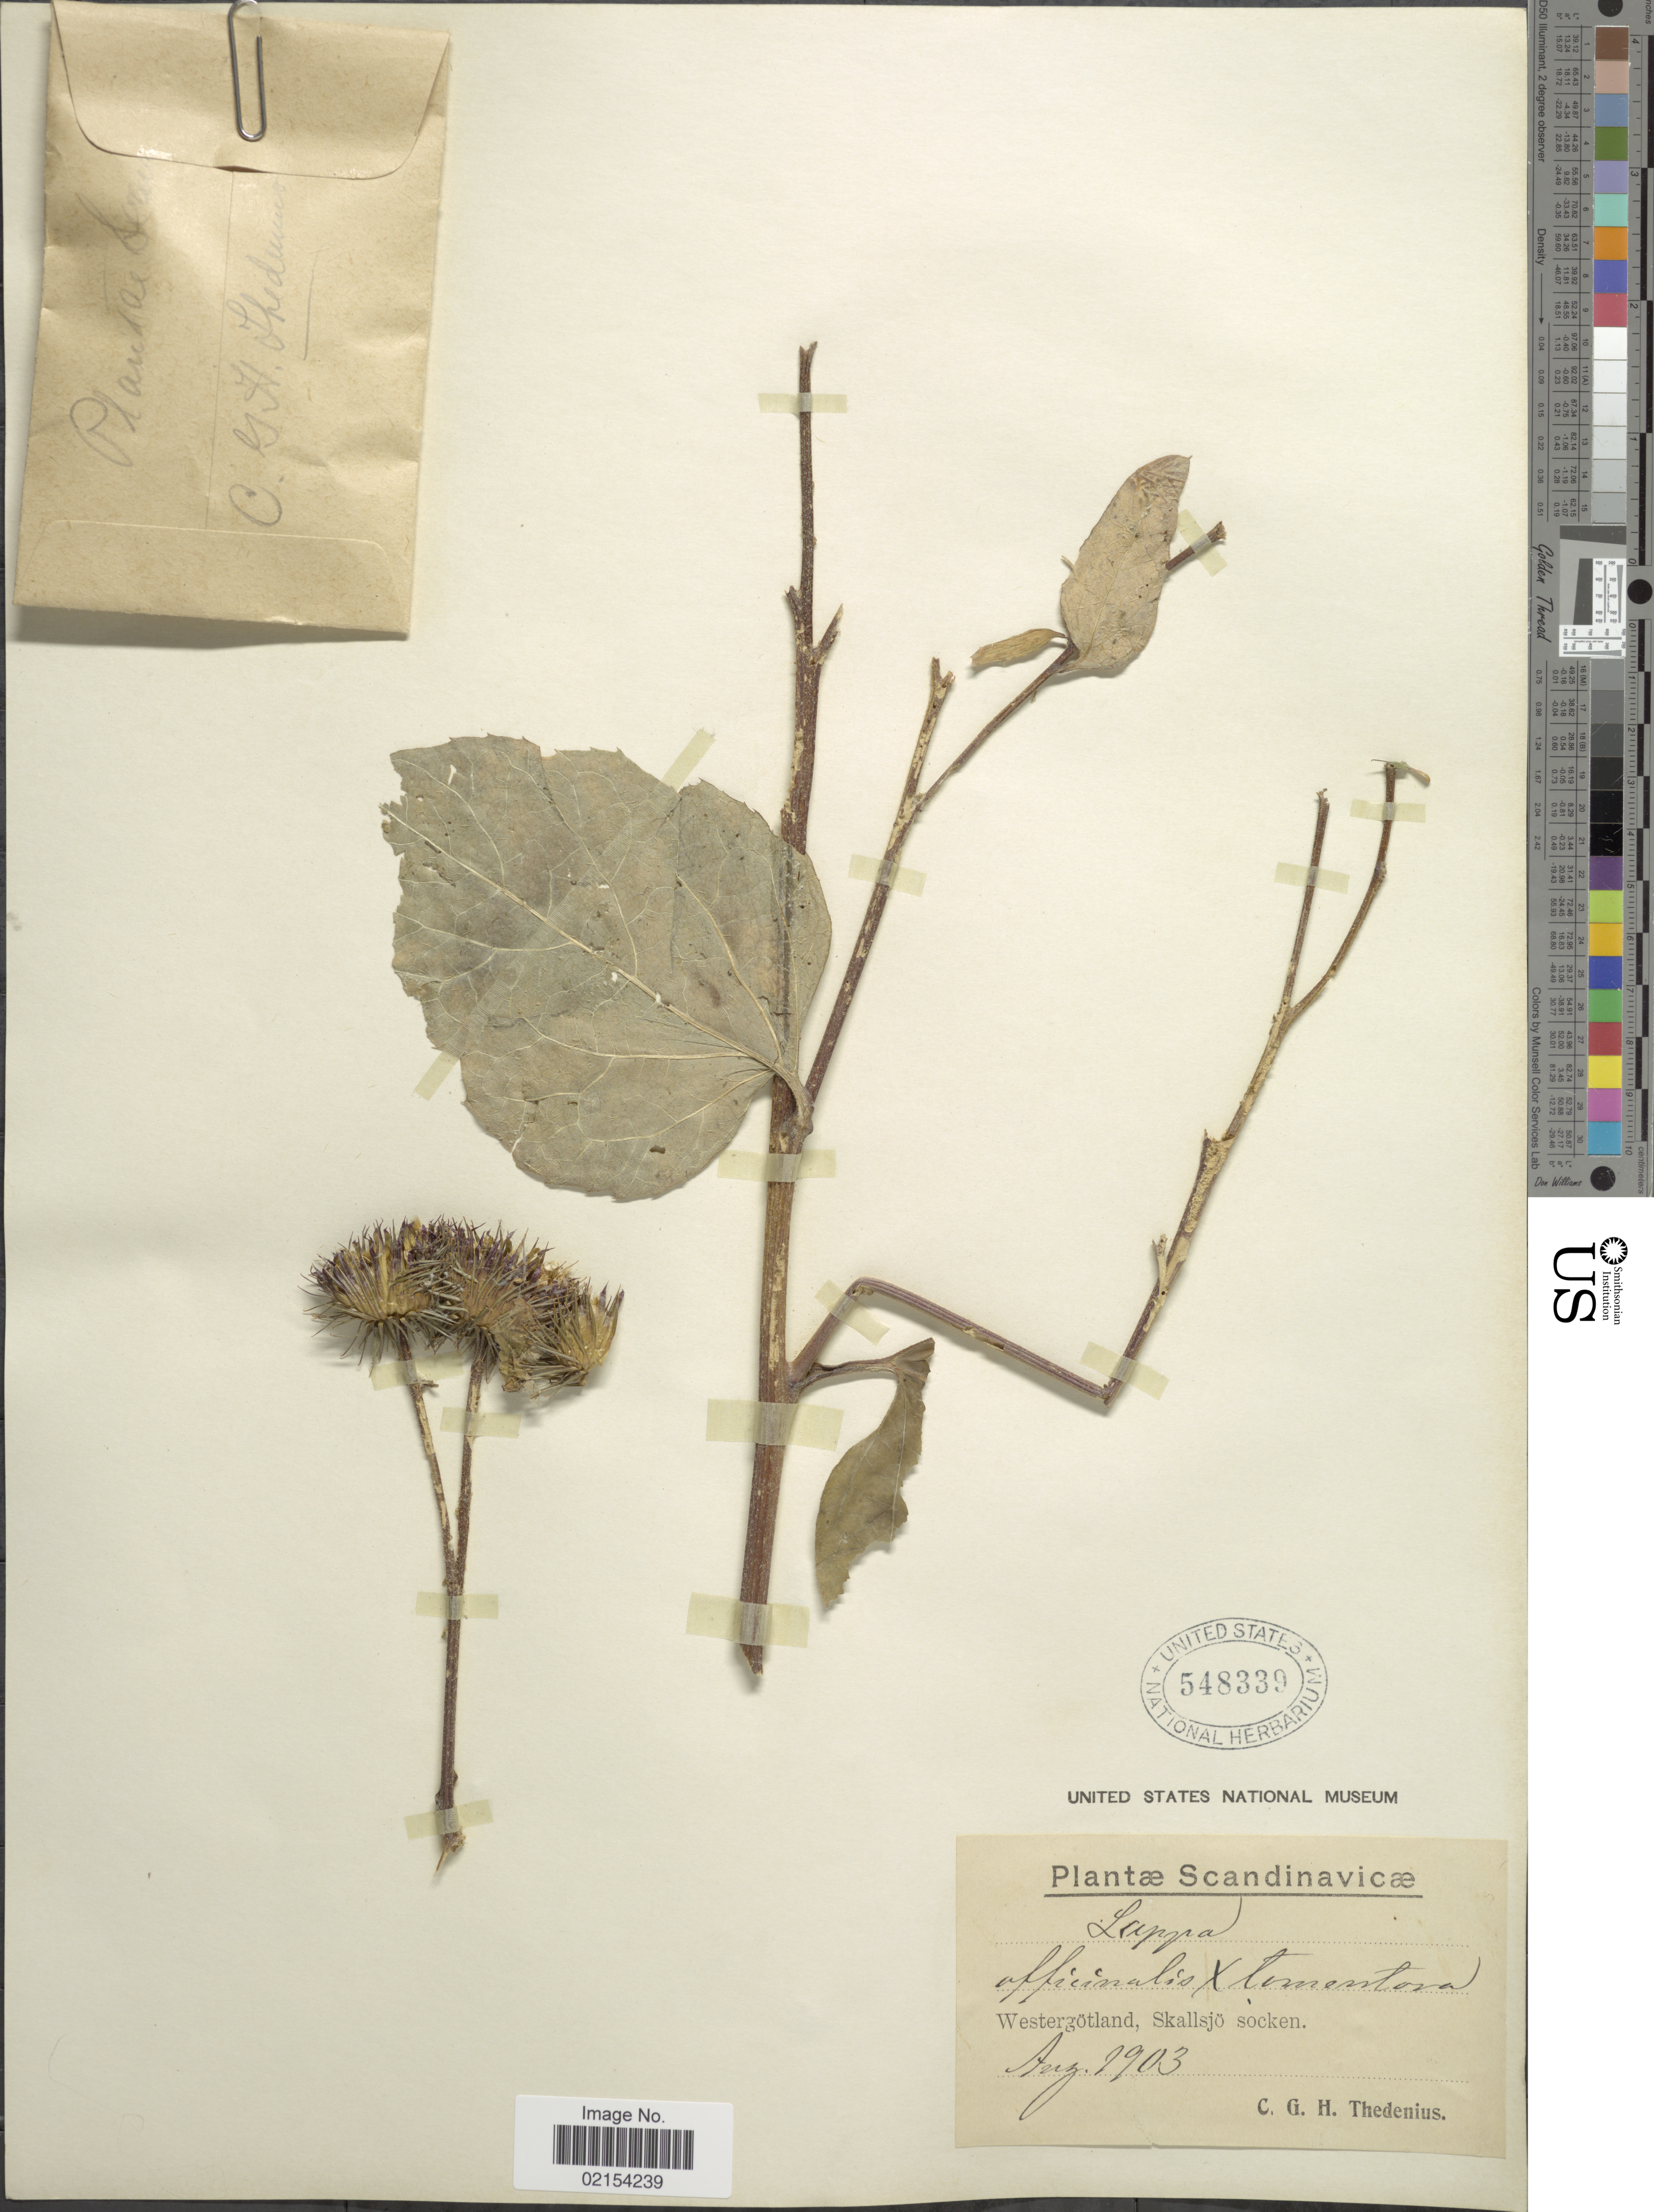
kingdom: Plantae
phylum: Tracheophyta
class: Magnoliopsida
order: Asterales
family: Asteraceae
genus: Arctium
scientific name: Arctium lappa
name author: L.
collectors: C. Thedenius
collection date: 1903-08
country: Sweden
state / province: Västra Götaland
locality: Scandinavicae. Westergotland, Skallsjo socken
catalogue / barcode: US 548339